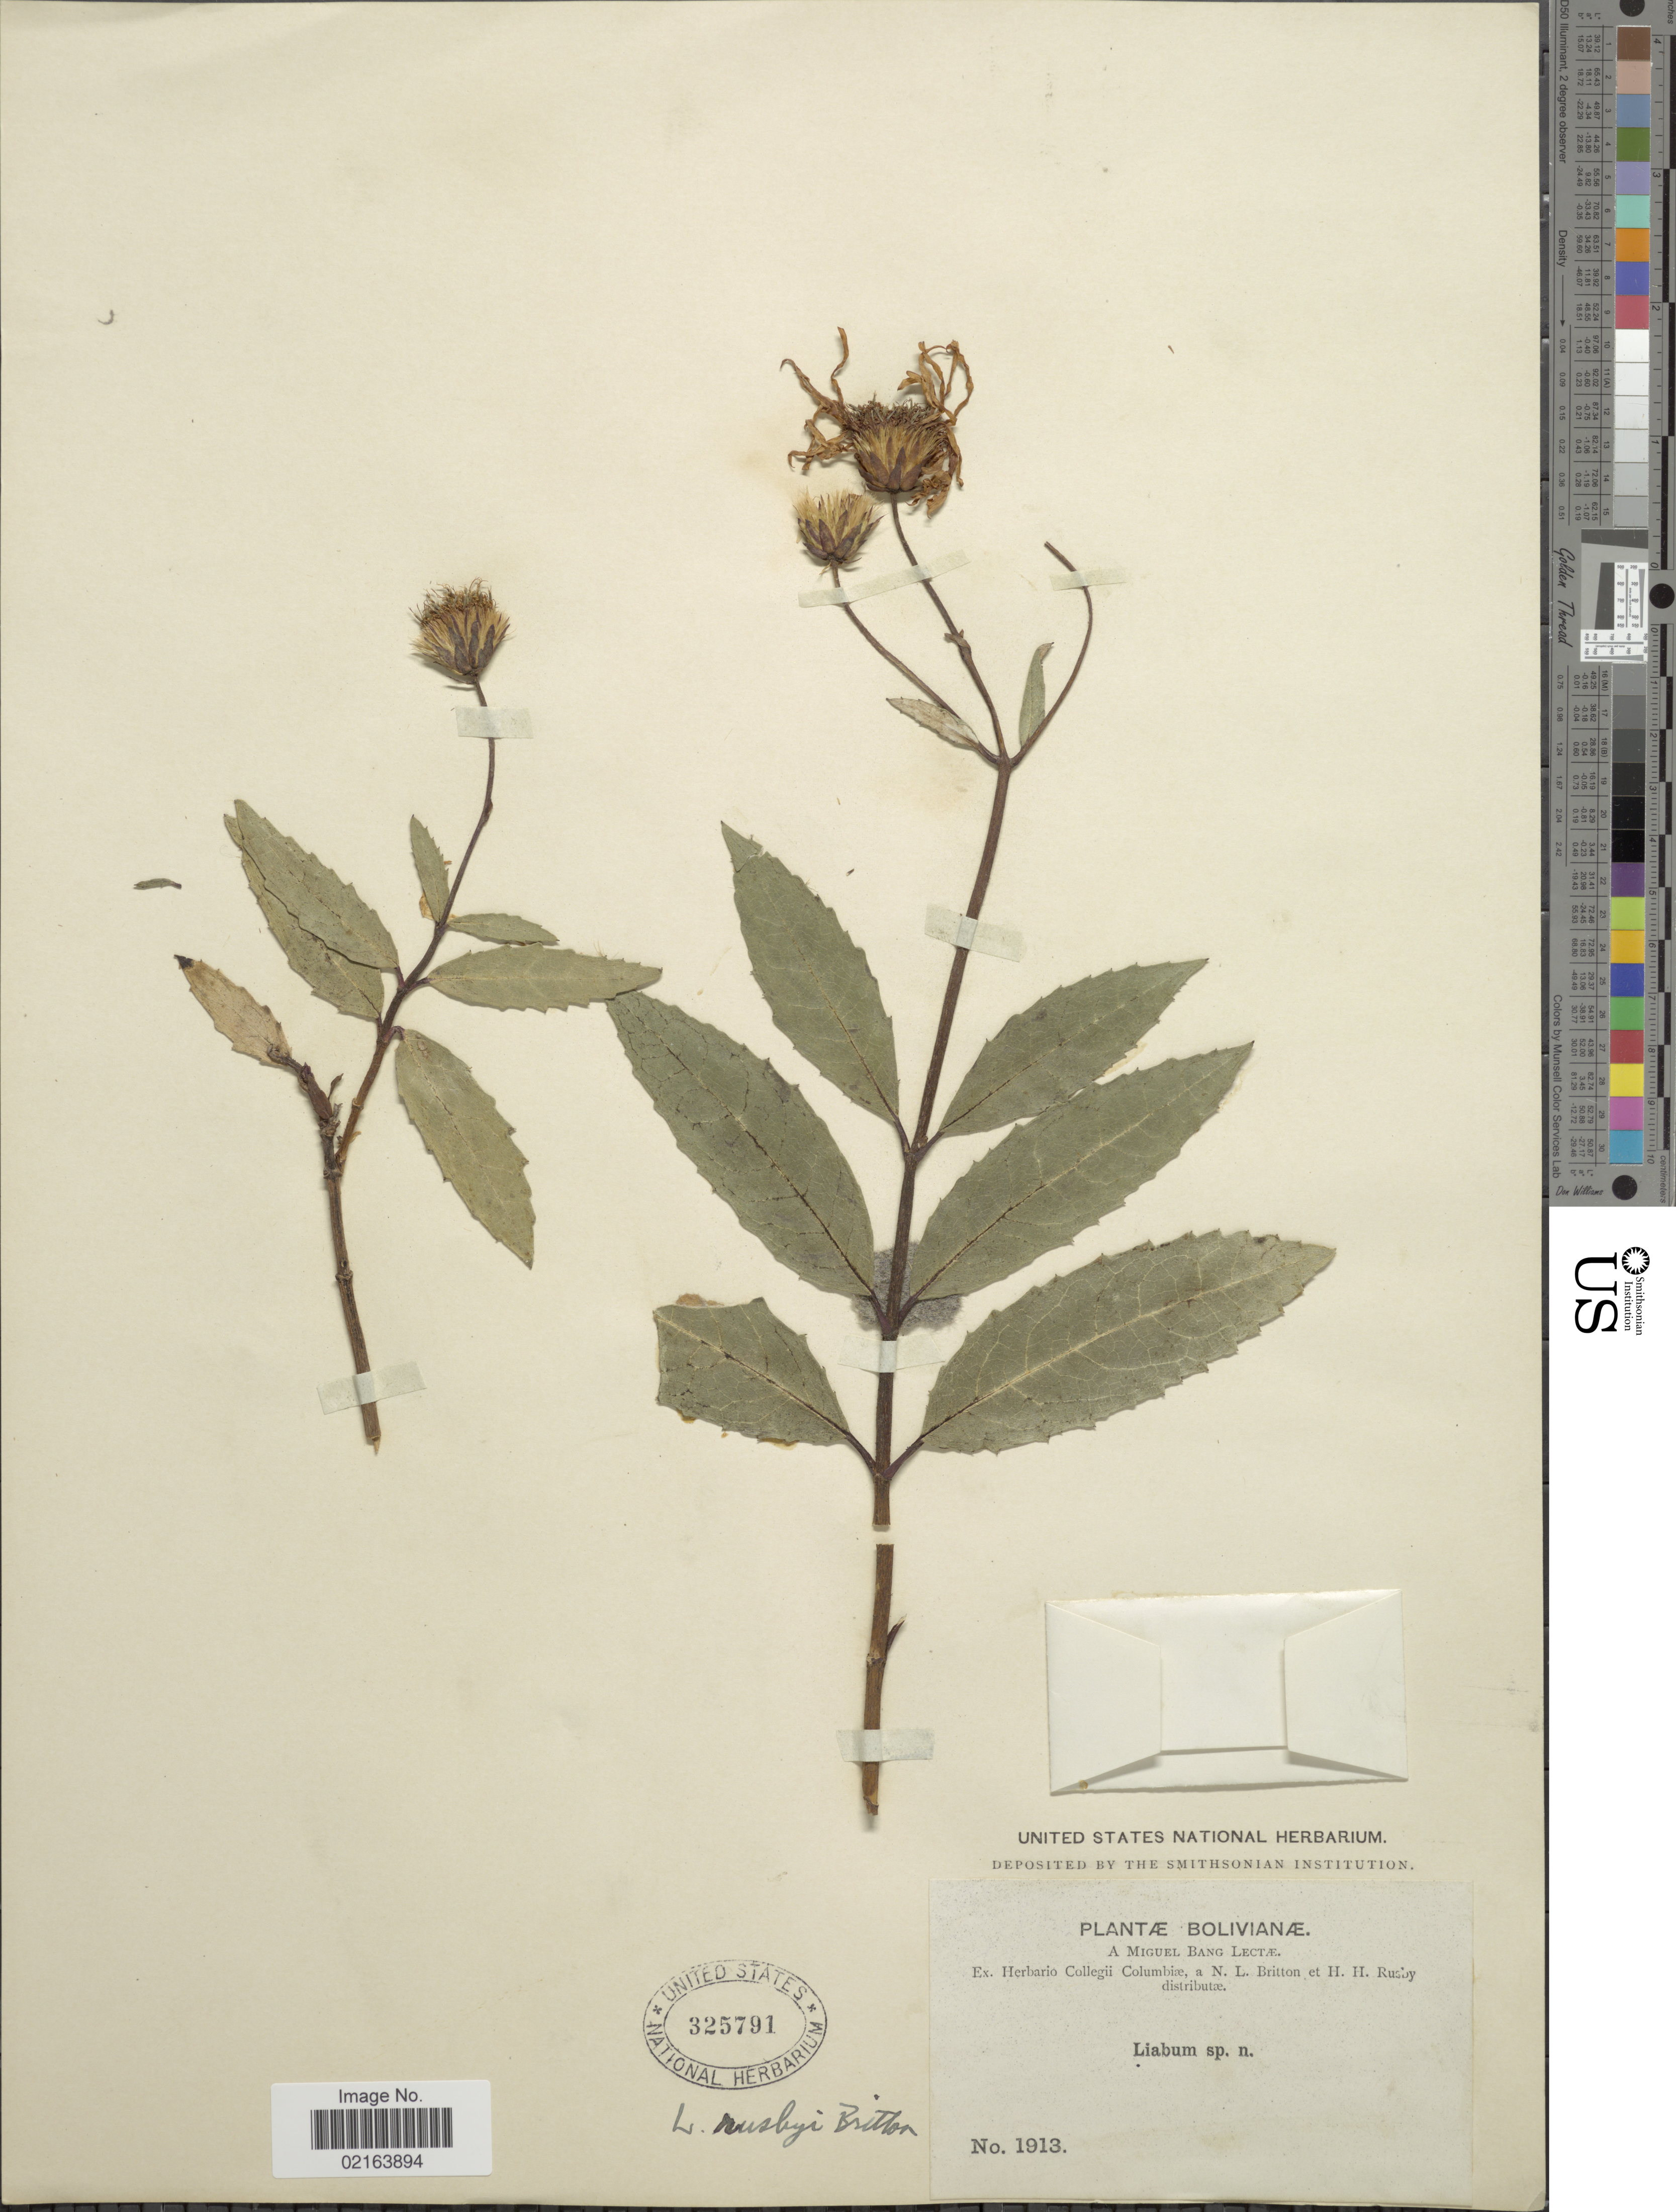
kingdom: Plantae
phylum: Tracheophyta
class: Magnoliopsida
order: Asterales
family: Asteraceae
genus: Munnozia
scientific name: Munnozia rusbyi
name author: (Britton) Britton ex Rusby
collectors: M. Bang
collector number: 1913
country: Bolivia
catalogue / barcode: US 325791